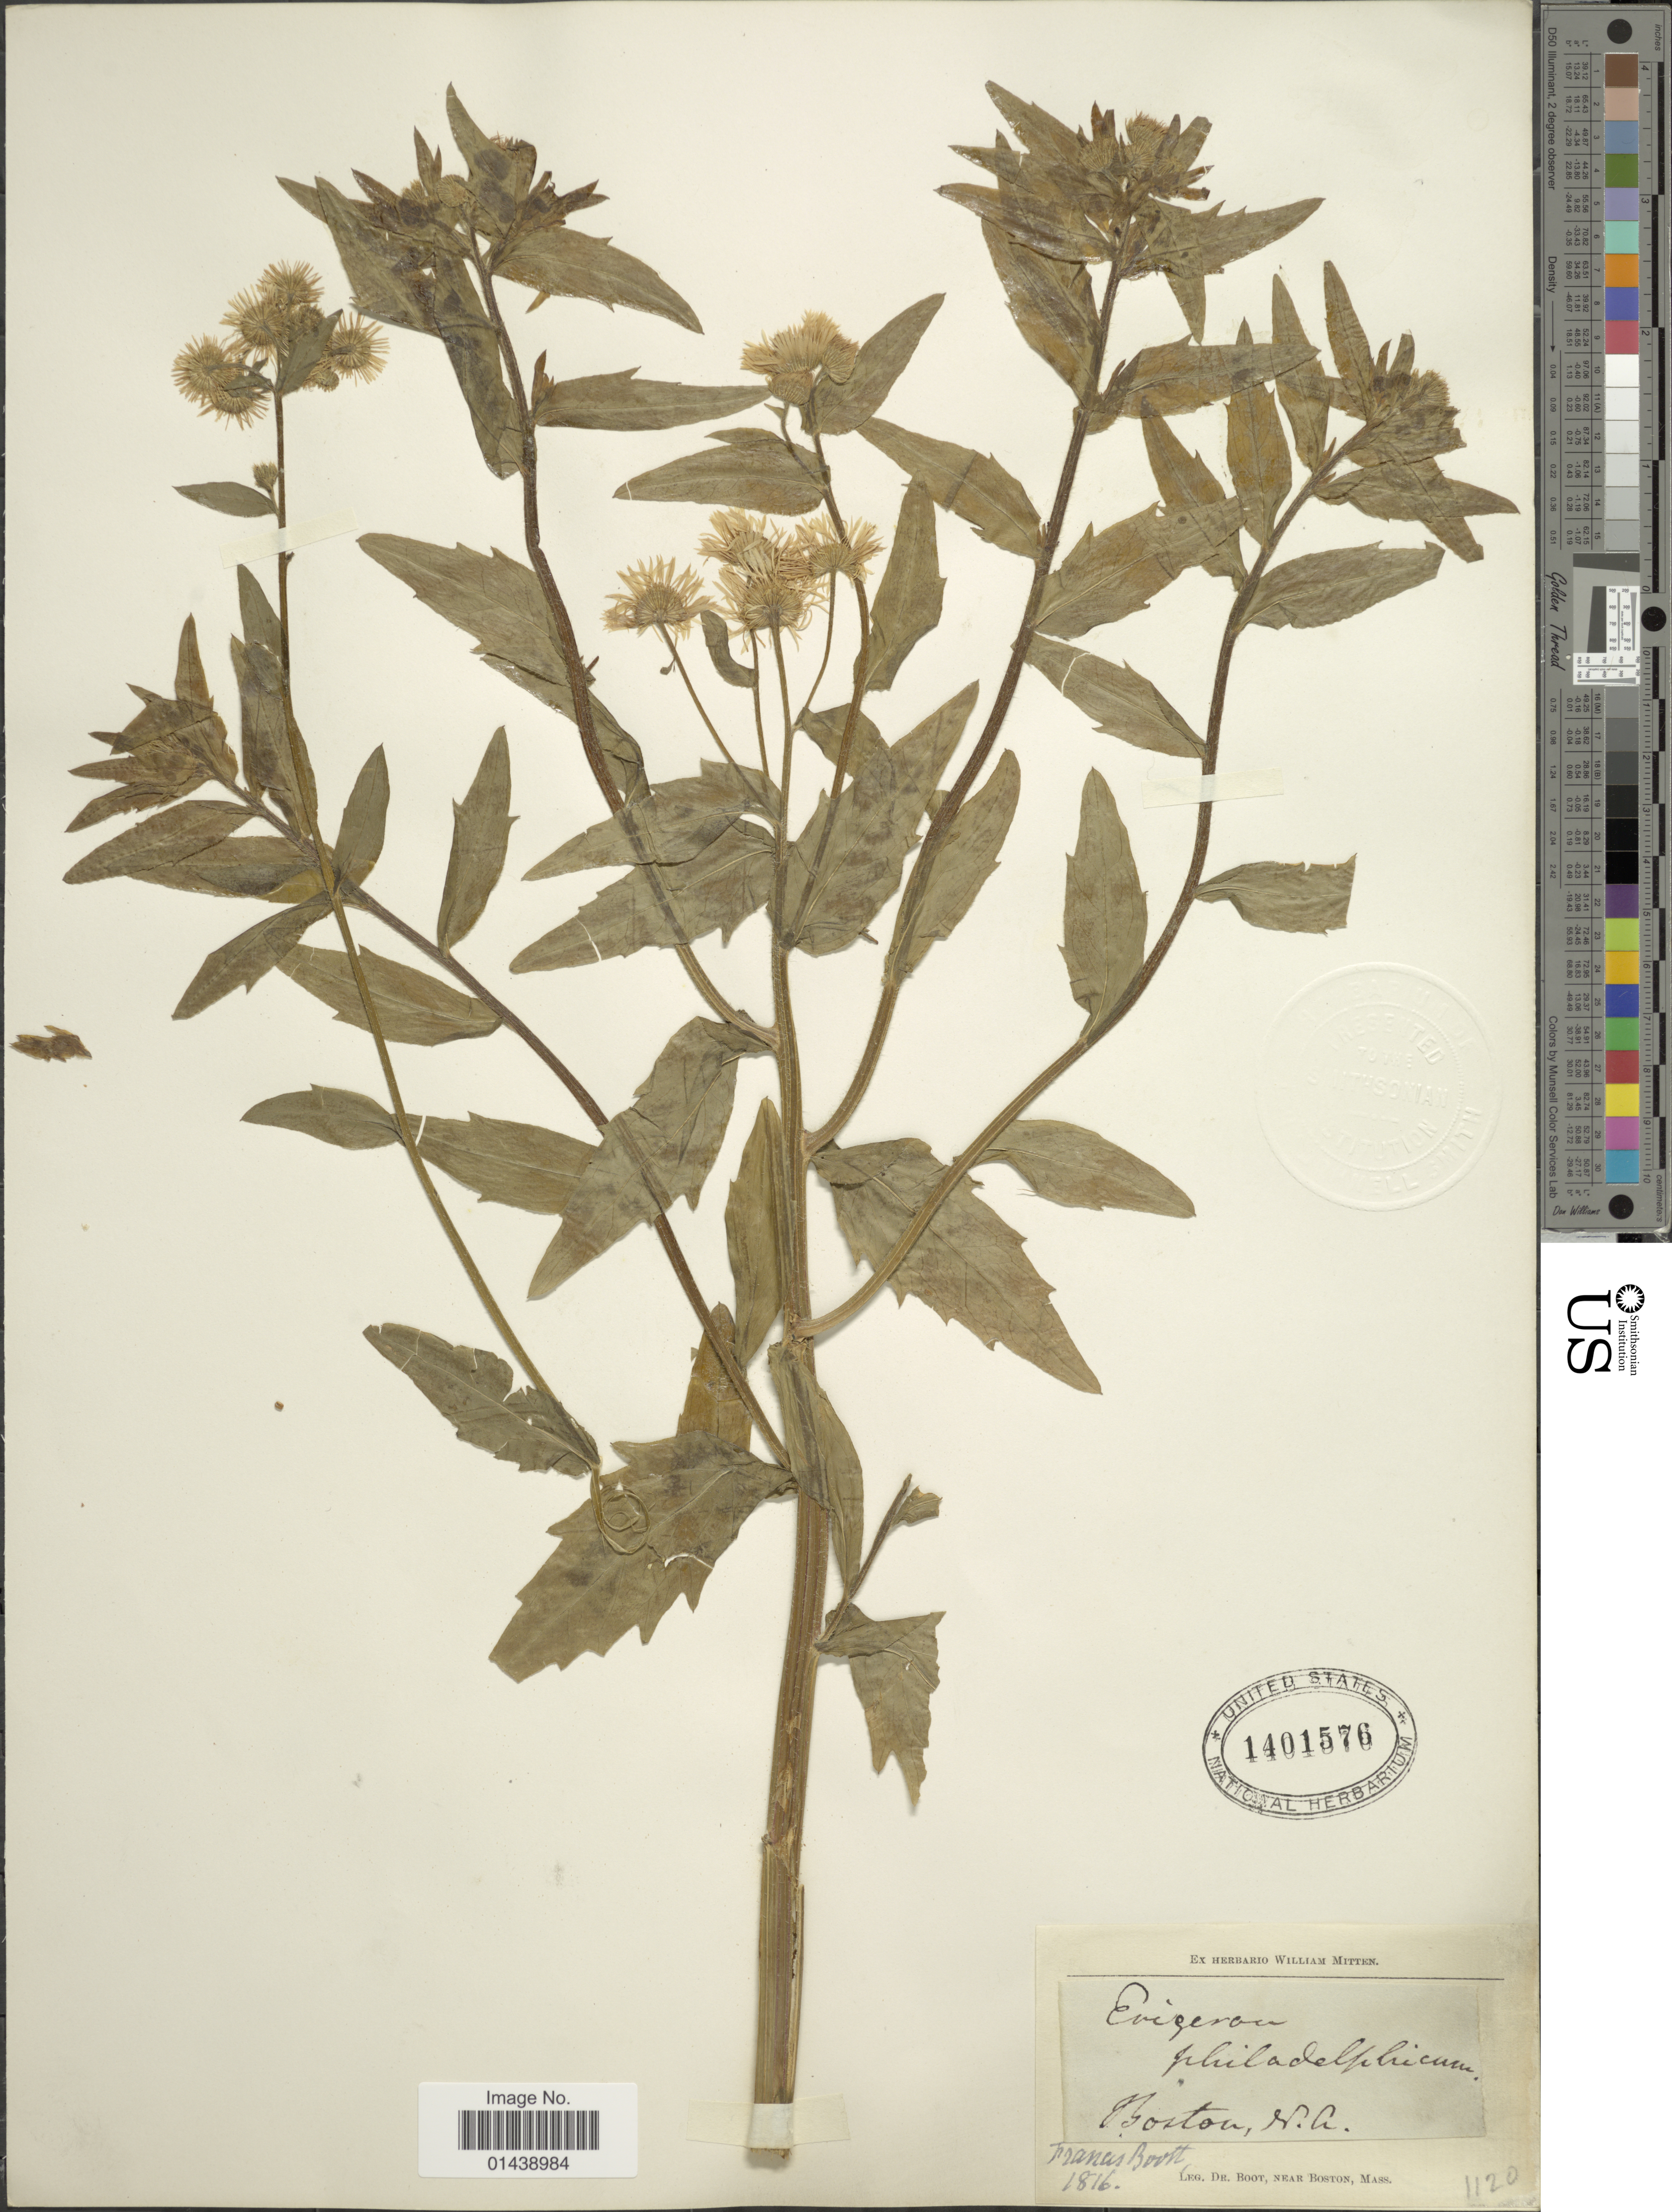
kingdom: Plantae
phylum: Tracheophyta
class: Magnoliopsida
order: Asterales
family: Asteraceae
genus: Erigeron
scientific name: Erigeron philadelphicus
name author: L.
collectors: -. Boot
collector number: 1120?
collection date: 1816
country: United States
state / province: Massachusetts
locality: Manus Boott, near Boston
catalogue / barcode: US 1401576